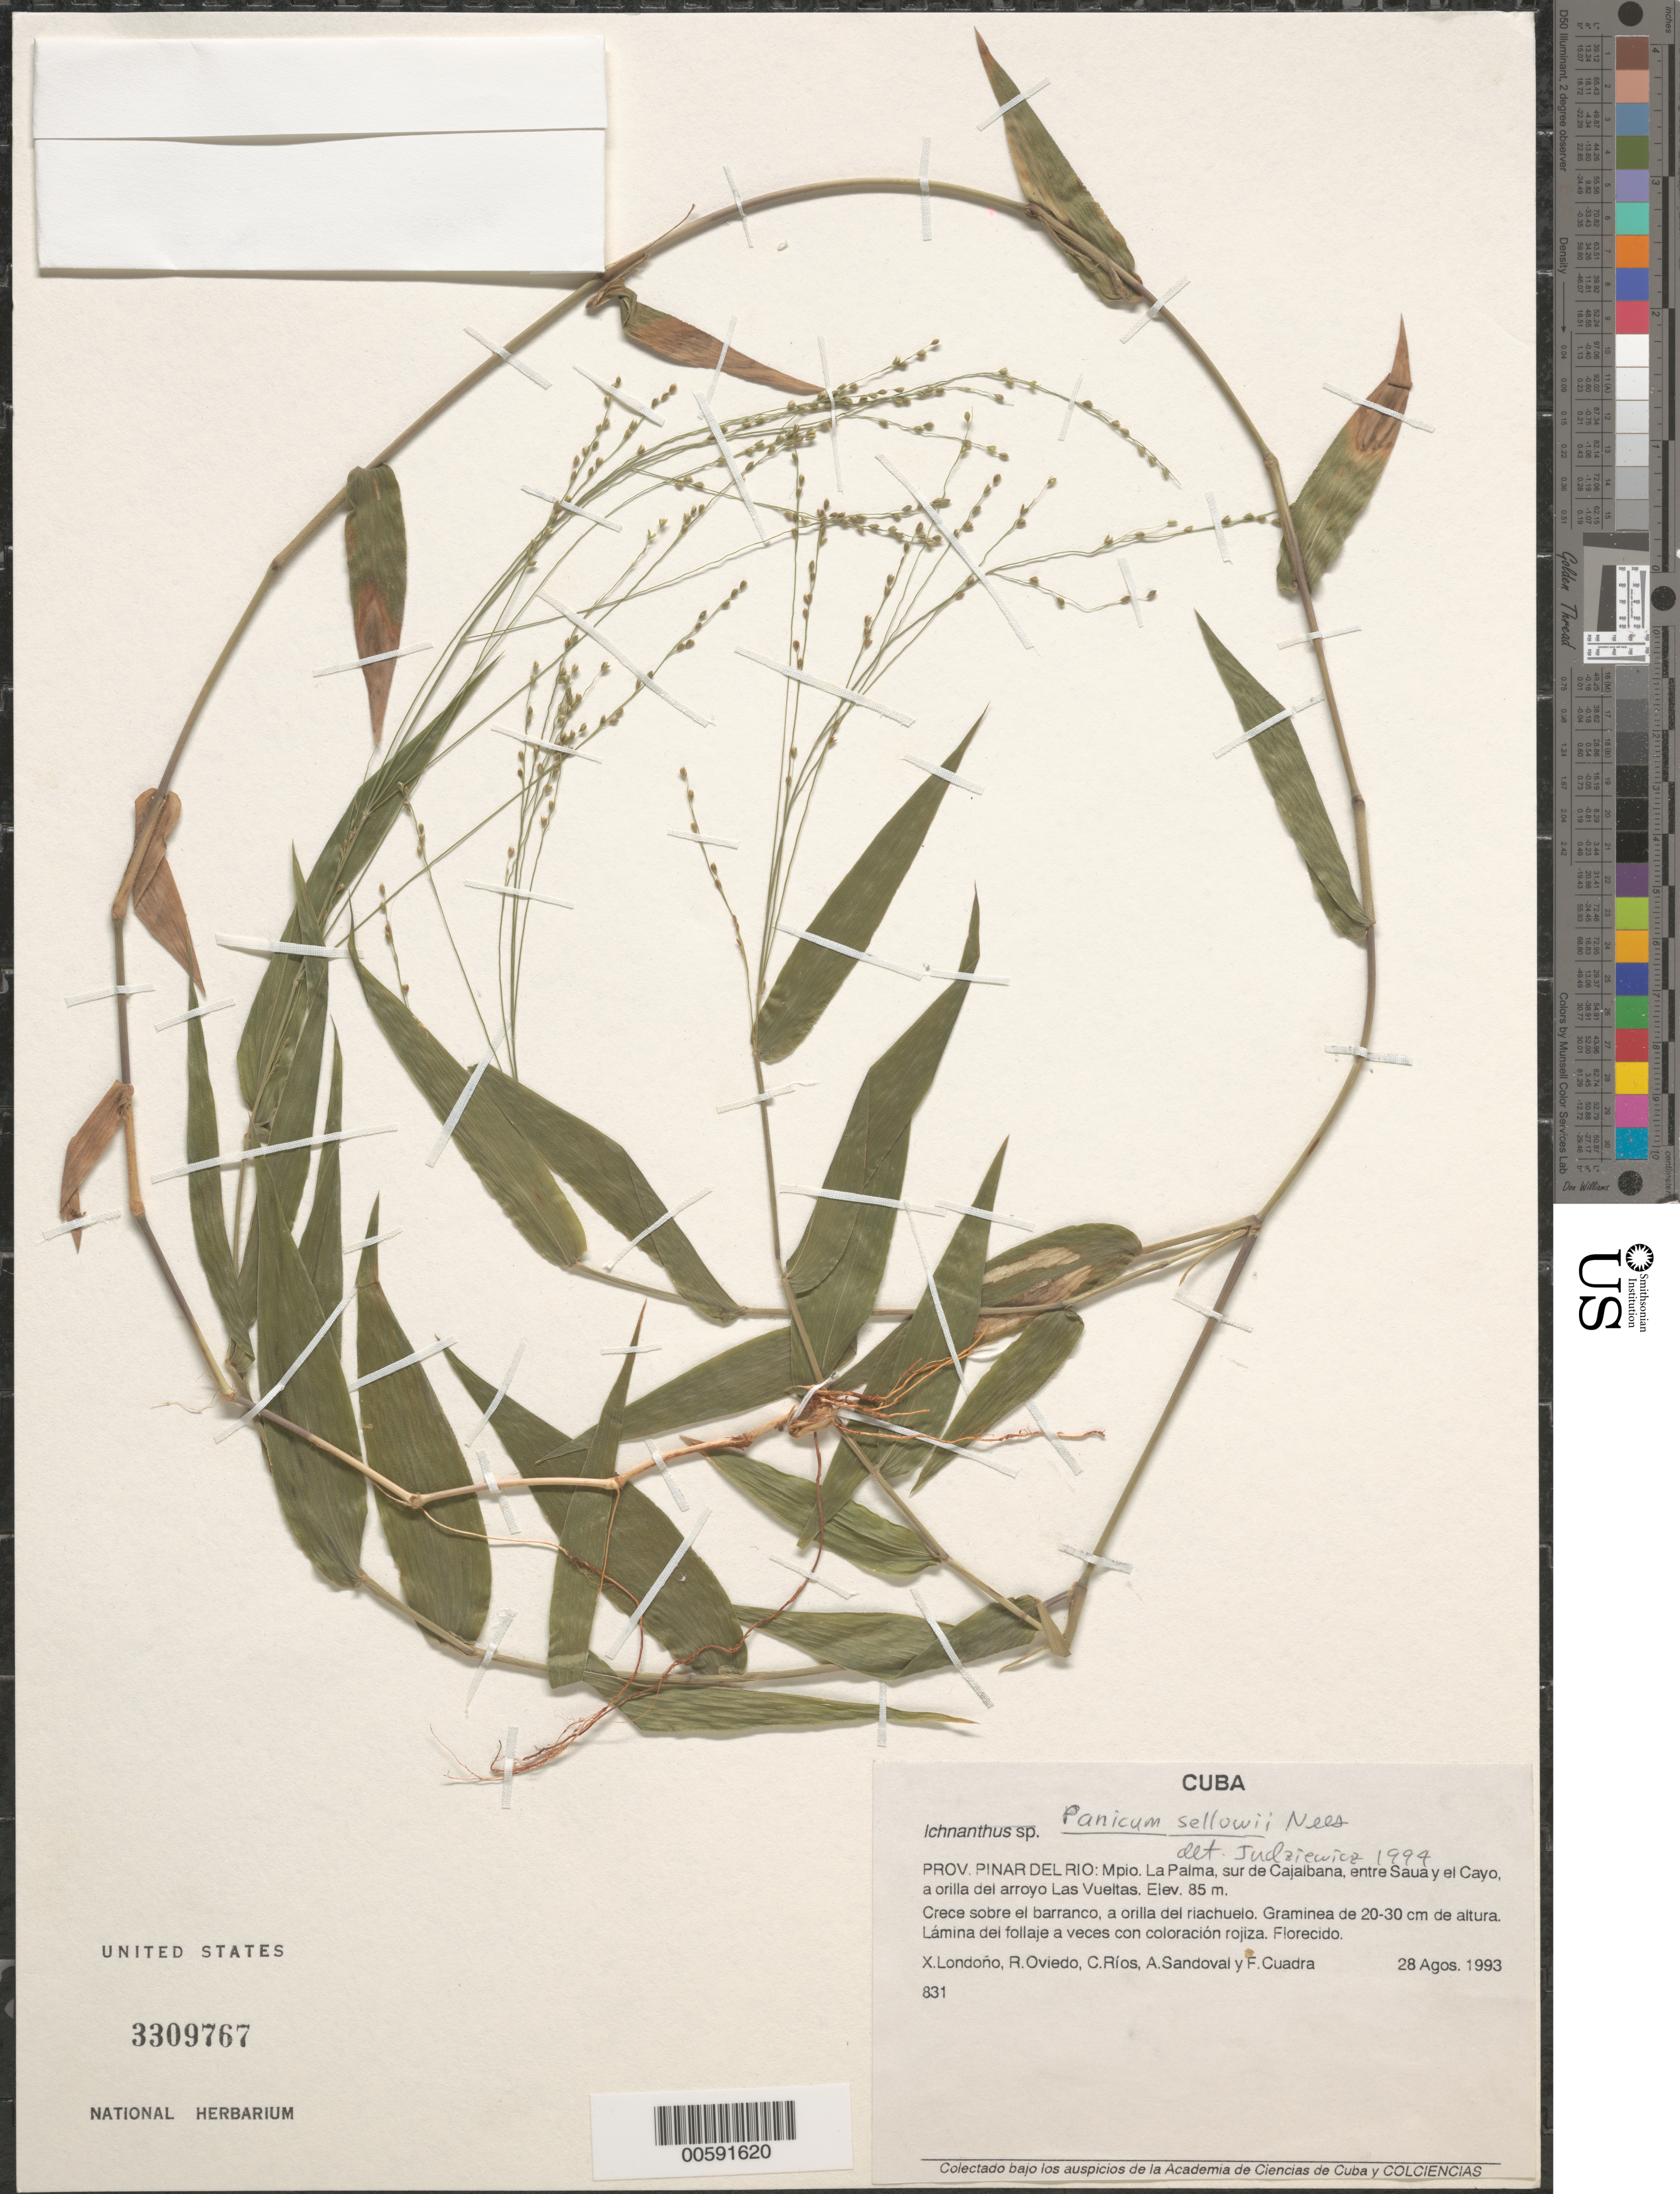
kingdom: Plantae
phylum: Tracheophyta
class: Liliopsida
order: Poales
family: Poaceae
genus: Panicum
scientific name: Panicum sellowii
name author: Nees in Mart.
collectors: X. Londoño, R. Oviedo, C. Rios, A. Sandoval & F. Cuadra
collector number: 831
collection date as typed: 28 Aug 1993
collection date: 1993-08-28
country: Cuba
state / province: Pinar del Río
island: Greater Antilles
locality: La palma, cajalbana, between saua and el cayo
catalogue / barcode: US 3309767